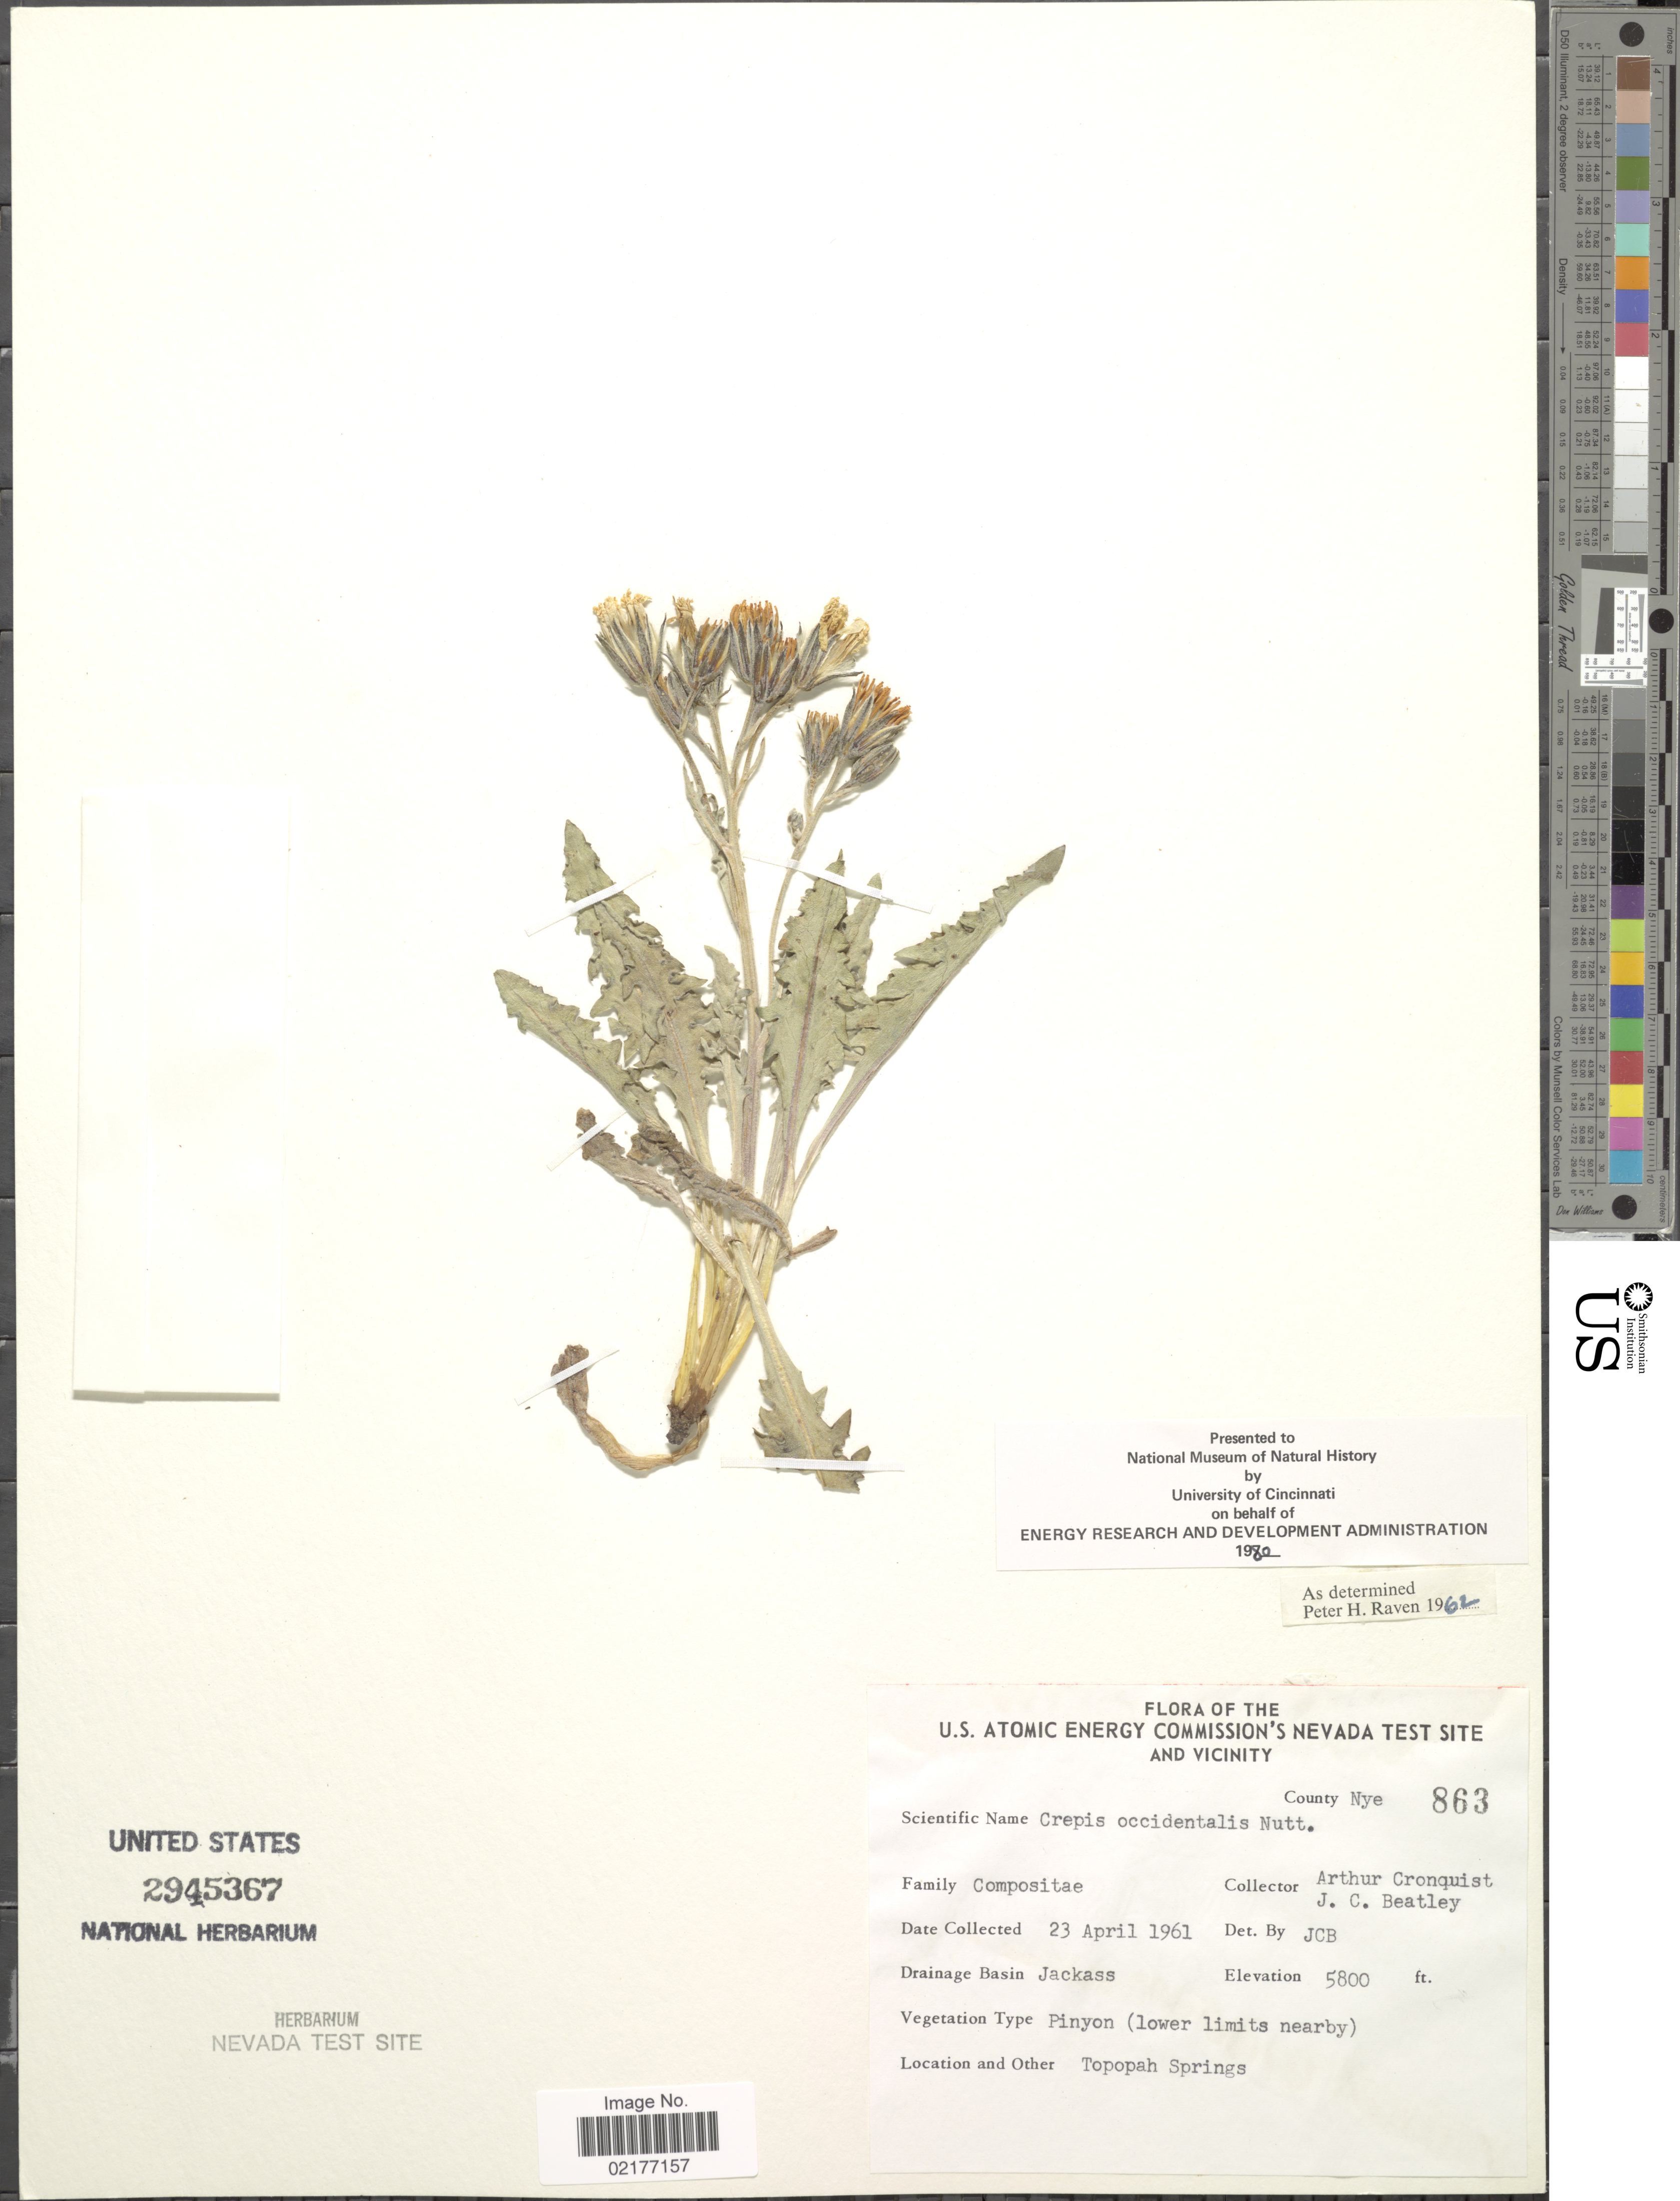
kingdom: Plantae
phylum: Tracheophyta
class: Magnoliopsida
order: Asterales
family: Asteraceae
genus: Crepis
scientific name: Crepis occidentalis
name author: Nutt.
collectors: A. J. Cronquist & J. C. Beatley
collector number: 863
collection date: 1961-04-23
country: United States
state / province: Nevada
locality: U.S. Atomic Energy Commission's Nevada Test Site and Vicinity, County Nye, Drainage Basin Jackass, Topopah Springs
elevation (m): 1768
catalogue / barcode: US 2945367